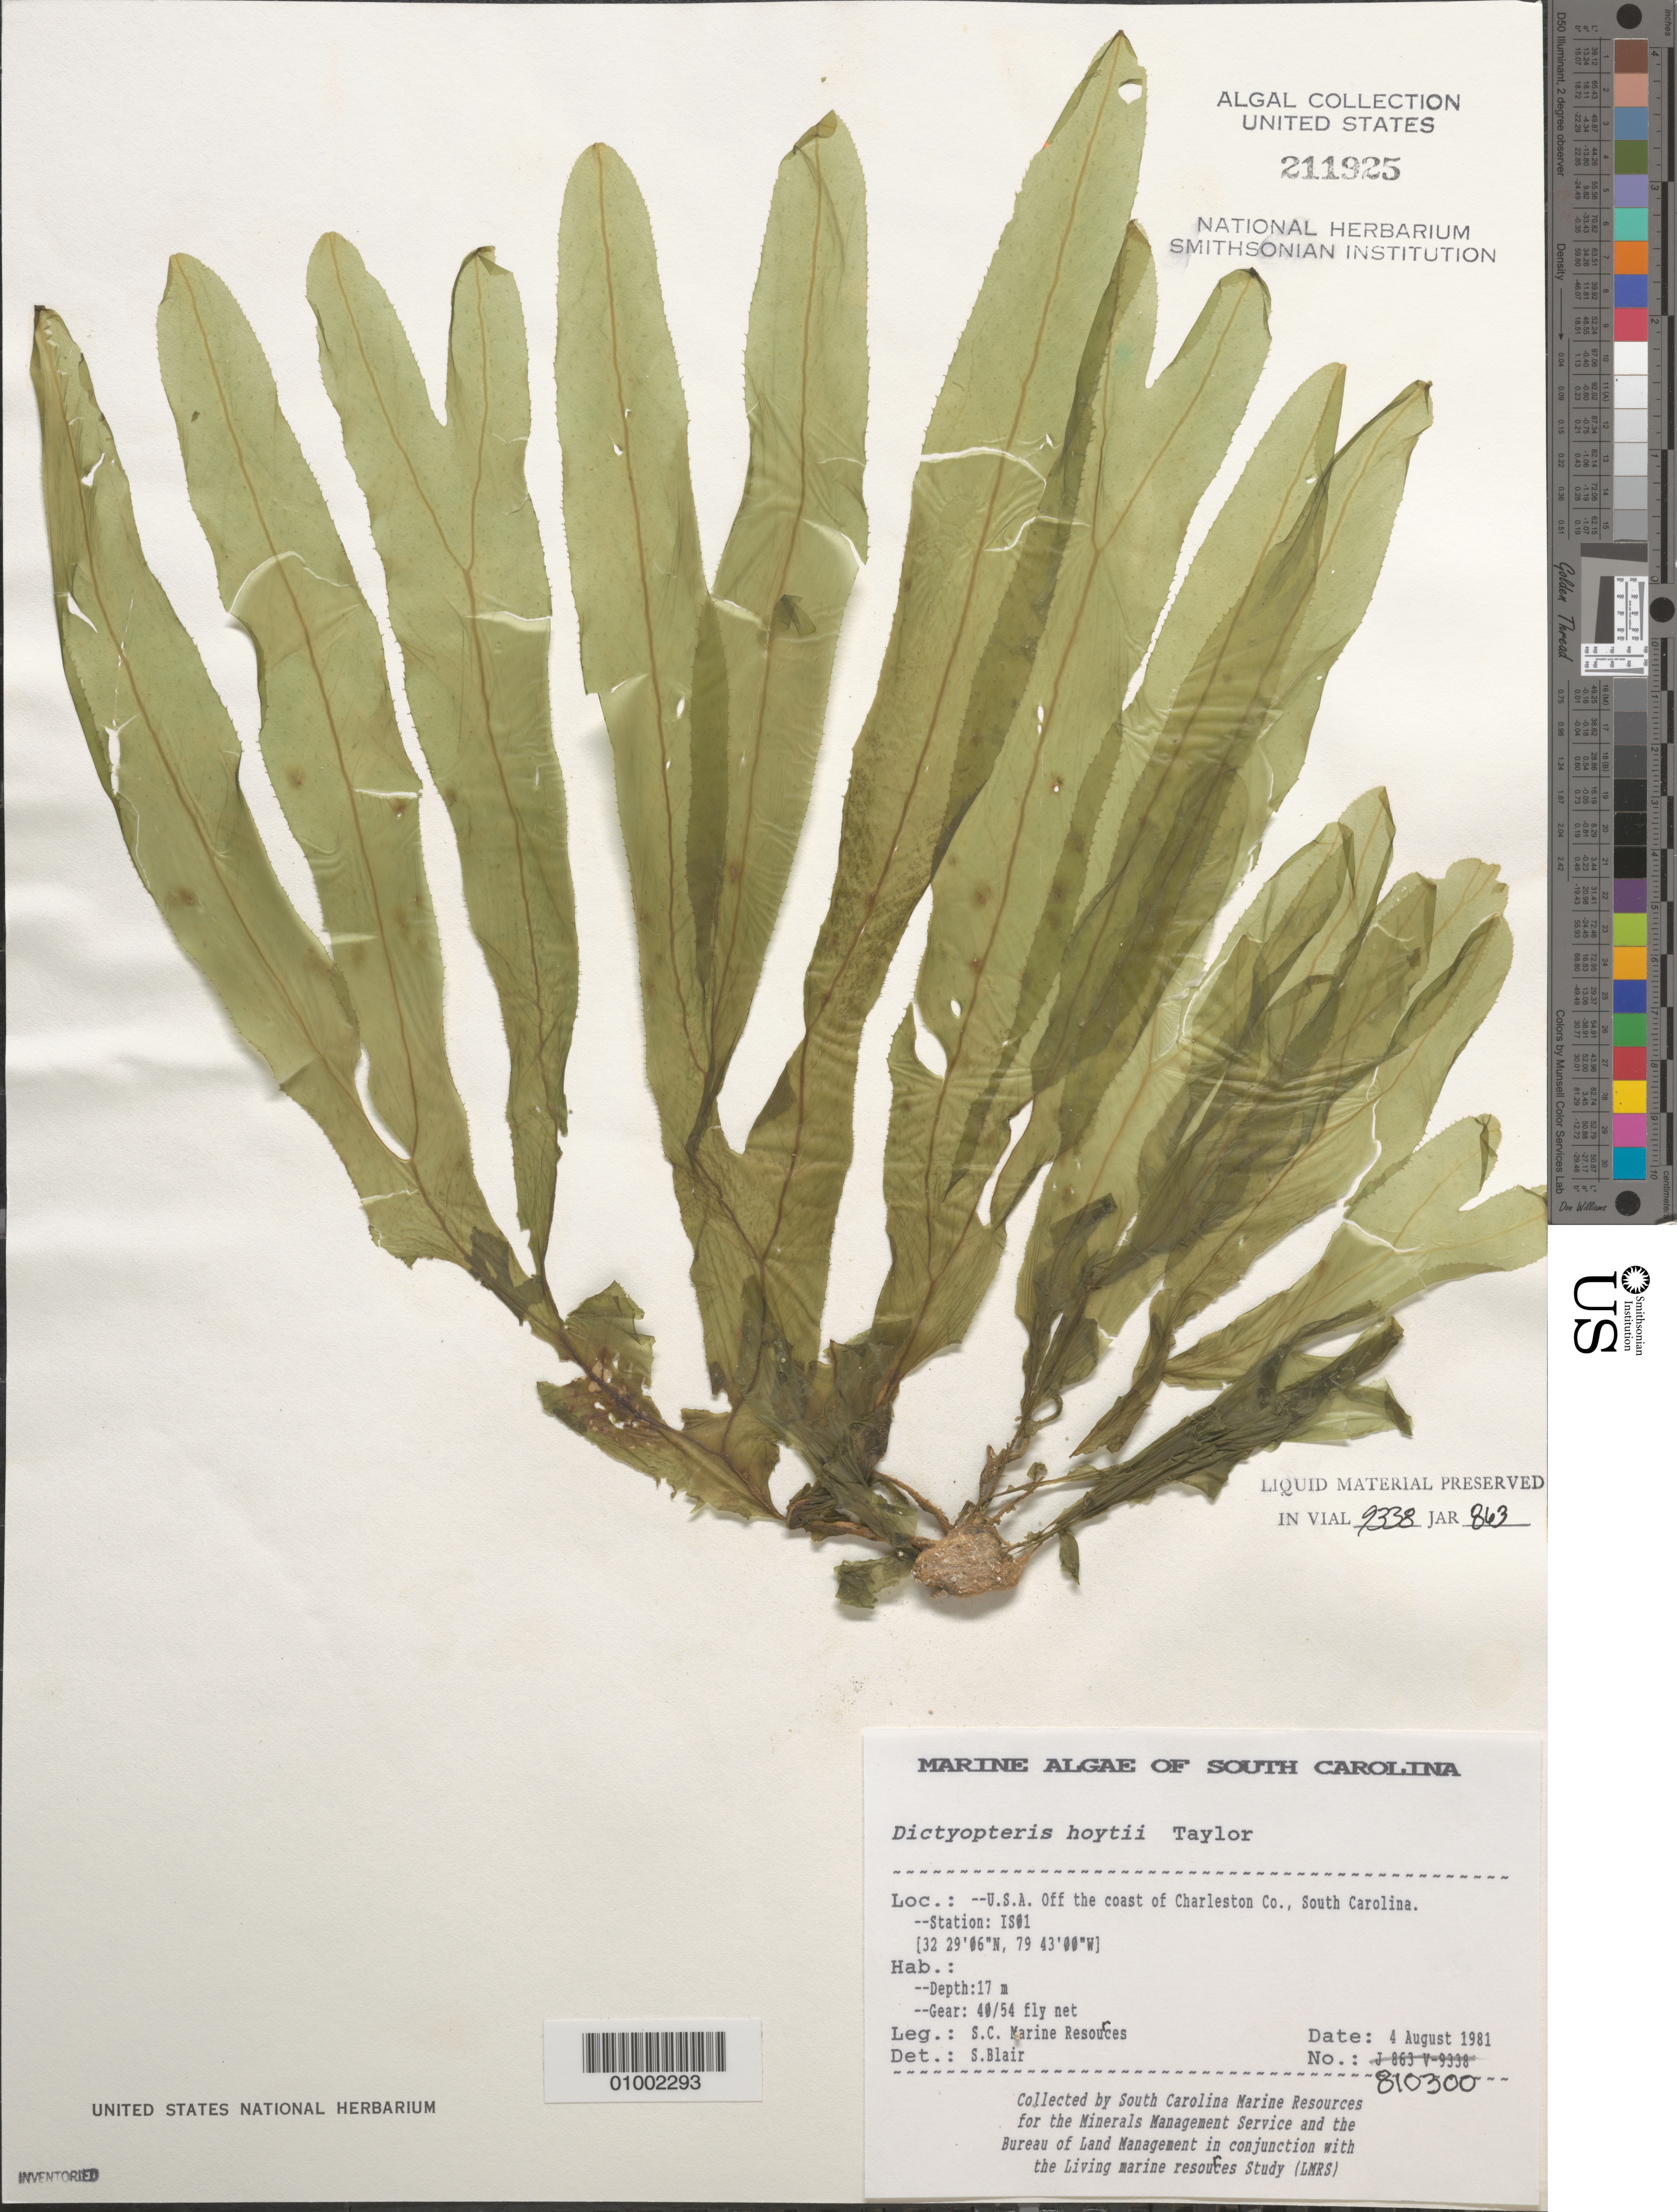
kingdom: Chromista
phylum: Ochrophyta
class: Phaeophyceae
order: Dictyotales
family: Dictyotaceae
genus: Dictyopteris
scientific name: Dictyopteris hoytii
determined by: Blair, S. M.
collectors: South Carolina Marine Resources for BLM/MMS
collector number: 810300 (Station IS01)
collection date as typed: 04 Aug 1981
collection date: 1981-08-04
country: United States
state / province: South Carolina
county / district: Charleston County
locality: Off coast of Charleston County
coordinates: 32 29'06" N, 79 43'00" W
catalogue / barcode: US 211925